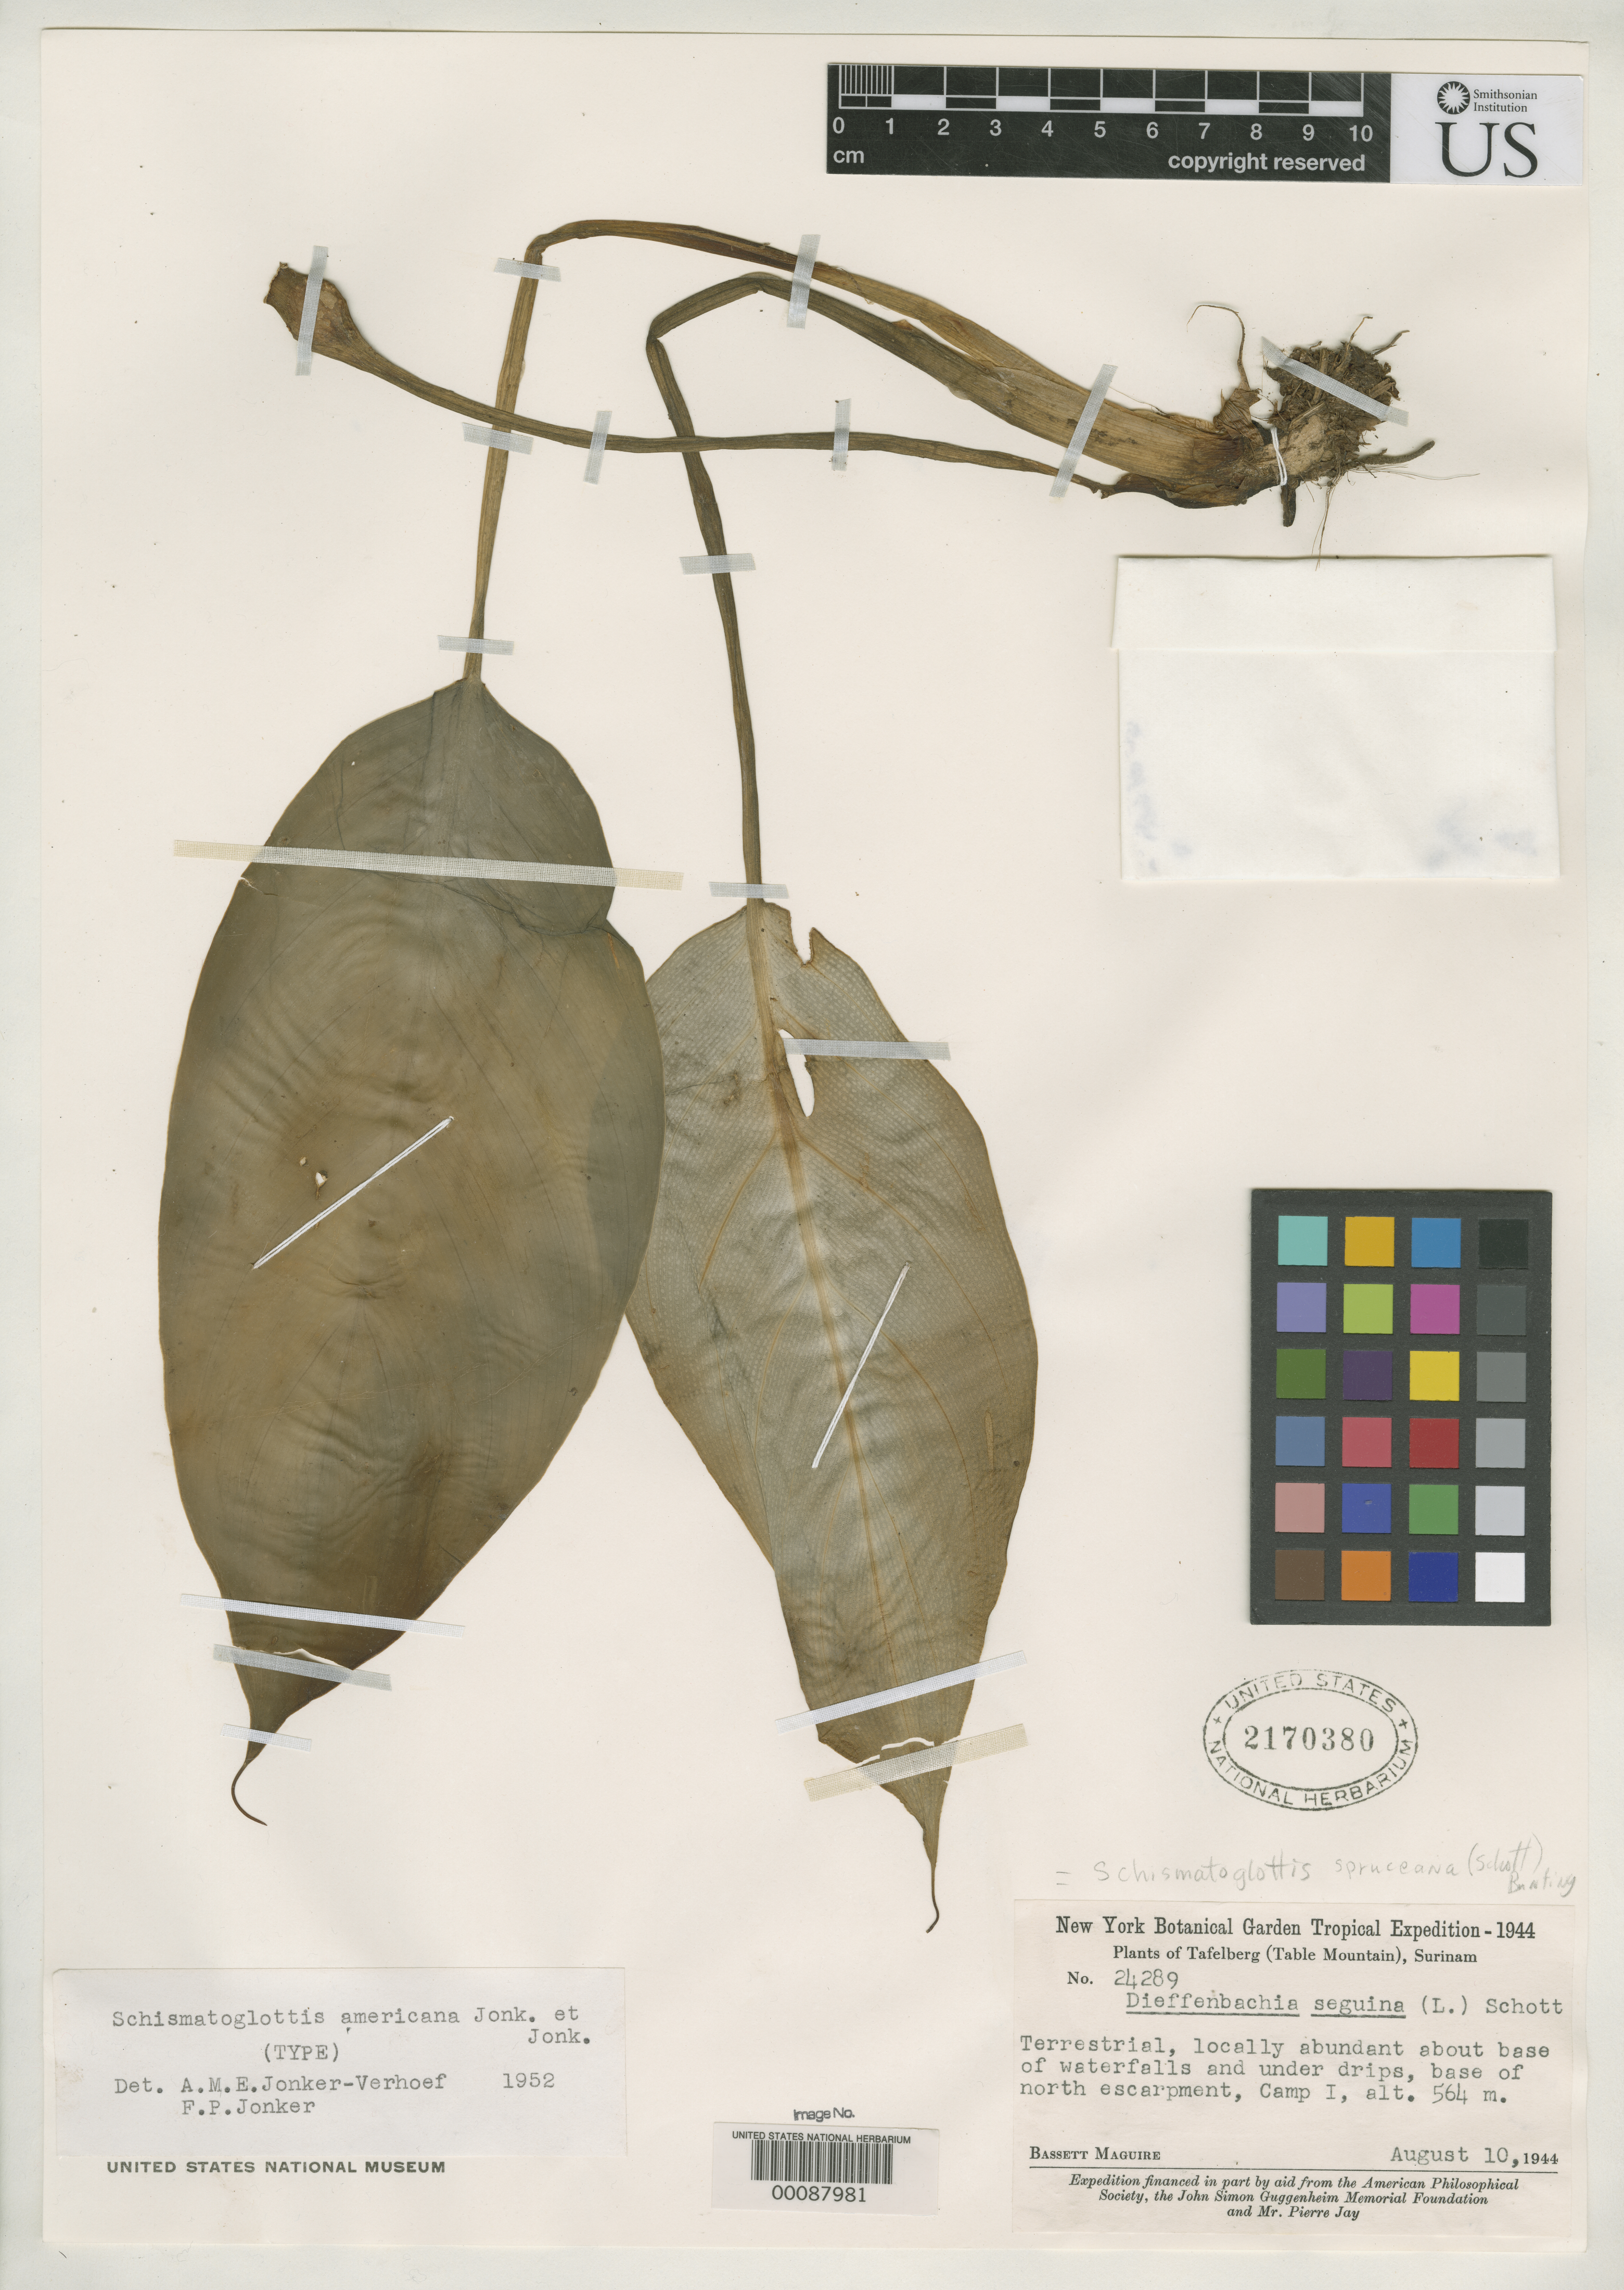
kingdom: Plantae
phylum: Tracheophyta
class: Liliopsida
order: Alismatales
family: Araceae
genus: Schismatoglottis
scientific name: Schismatoglottis americana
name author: A.M.E. Jonker & Jonker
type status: Isotype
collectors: B. Maguire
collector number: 24289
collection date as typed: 10 Aug 1944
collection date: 1944-08-10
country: Suriname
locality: Tafelberg, camp 1.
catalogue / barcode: US 2170380